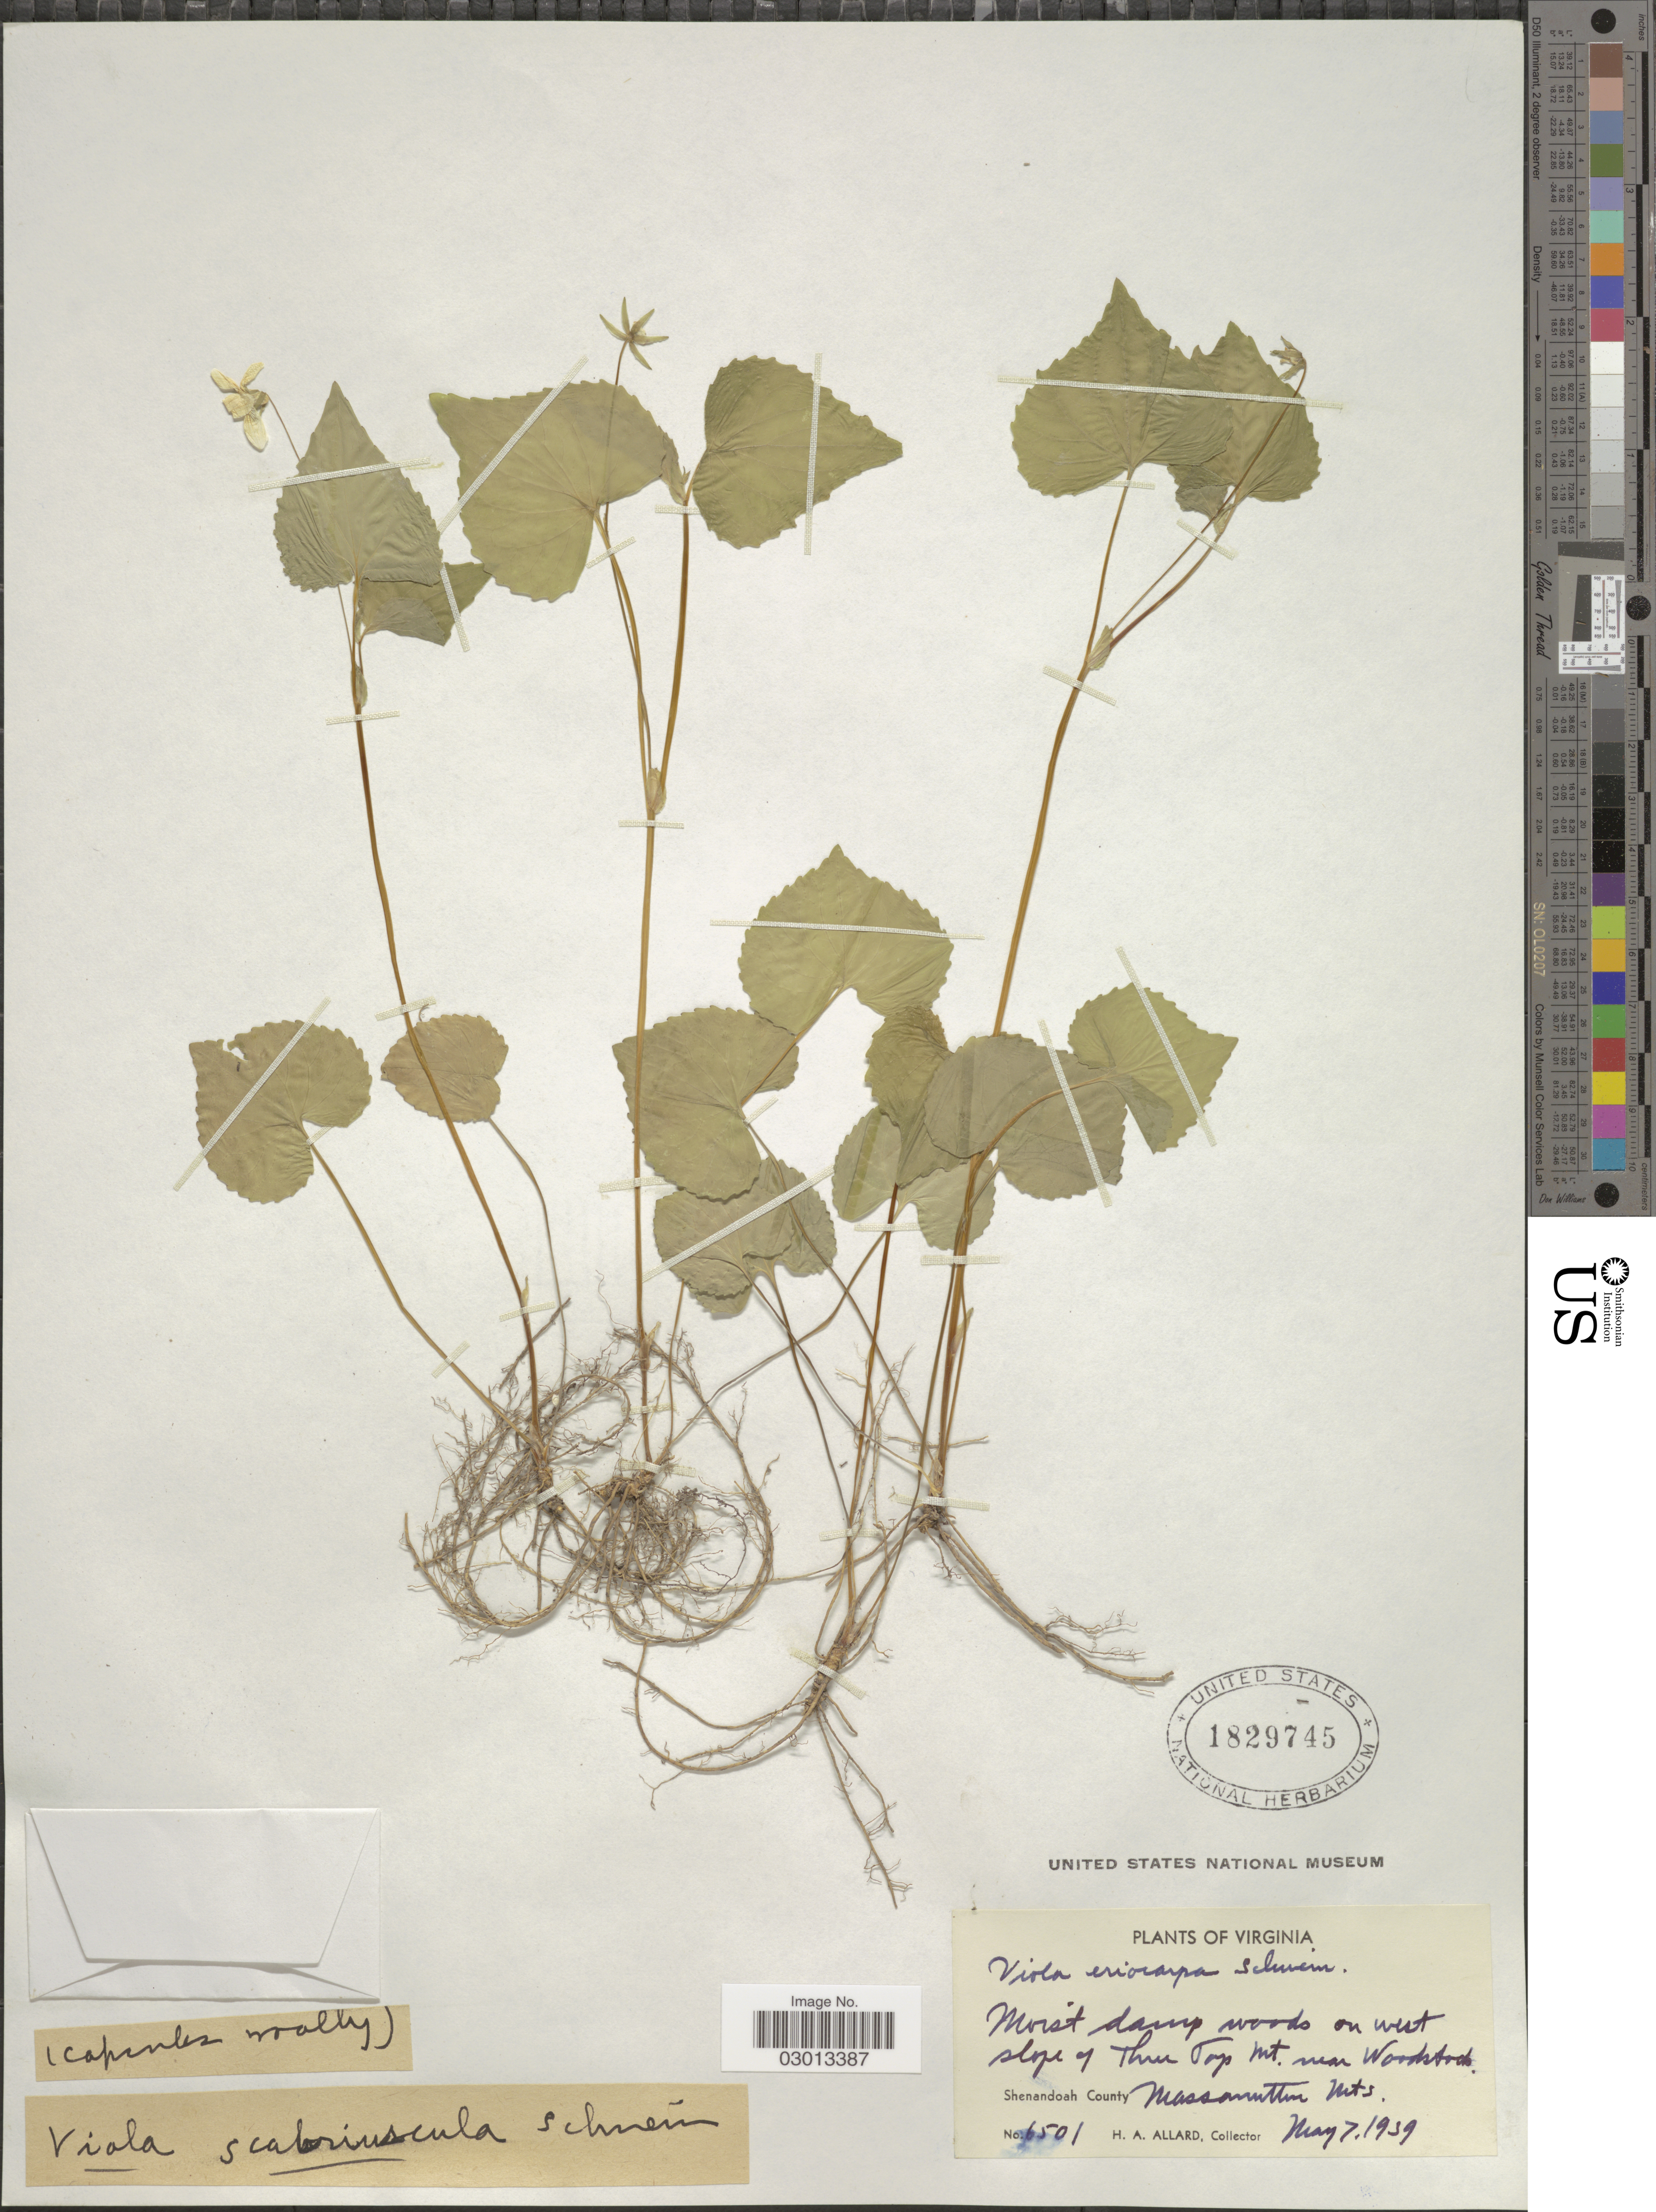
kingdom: Plantae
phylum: Tracheophyta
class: Magnoliopsida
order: Malpighiales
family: Violaceae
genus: Viola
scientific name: Viola pensylvanica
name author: Michx.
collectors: H. A. Allard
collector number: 6501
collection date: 1939-05-07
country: United States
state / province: Virginia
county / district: Shenandoah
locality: Moist damp woods on west slope of Three Top Mt. near Woodstock. Shenandoah County. Massanutton Mts.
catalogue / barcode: US 1829745